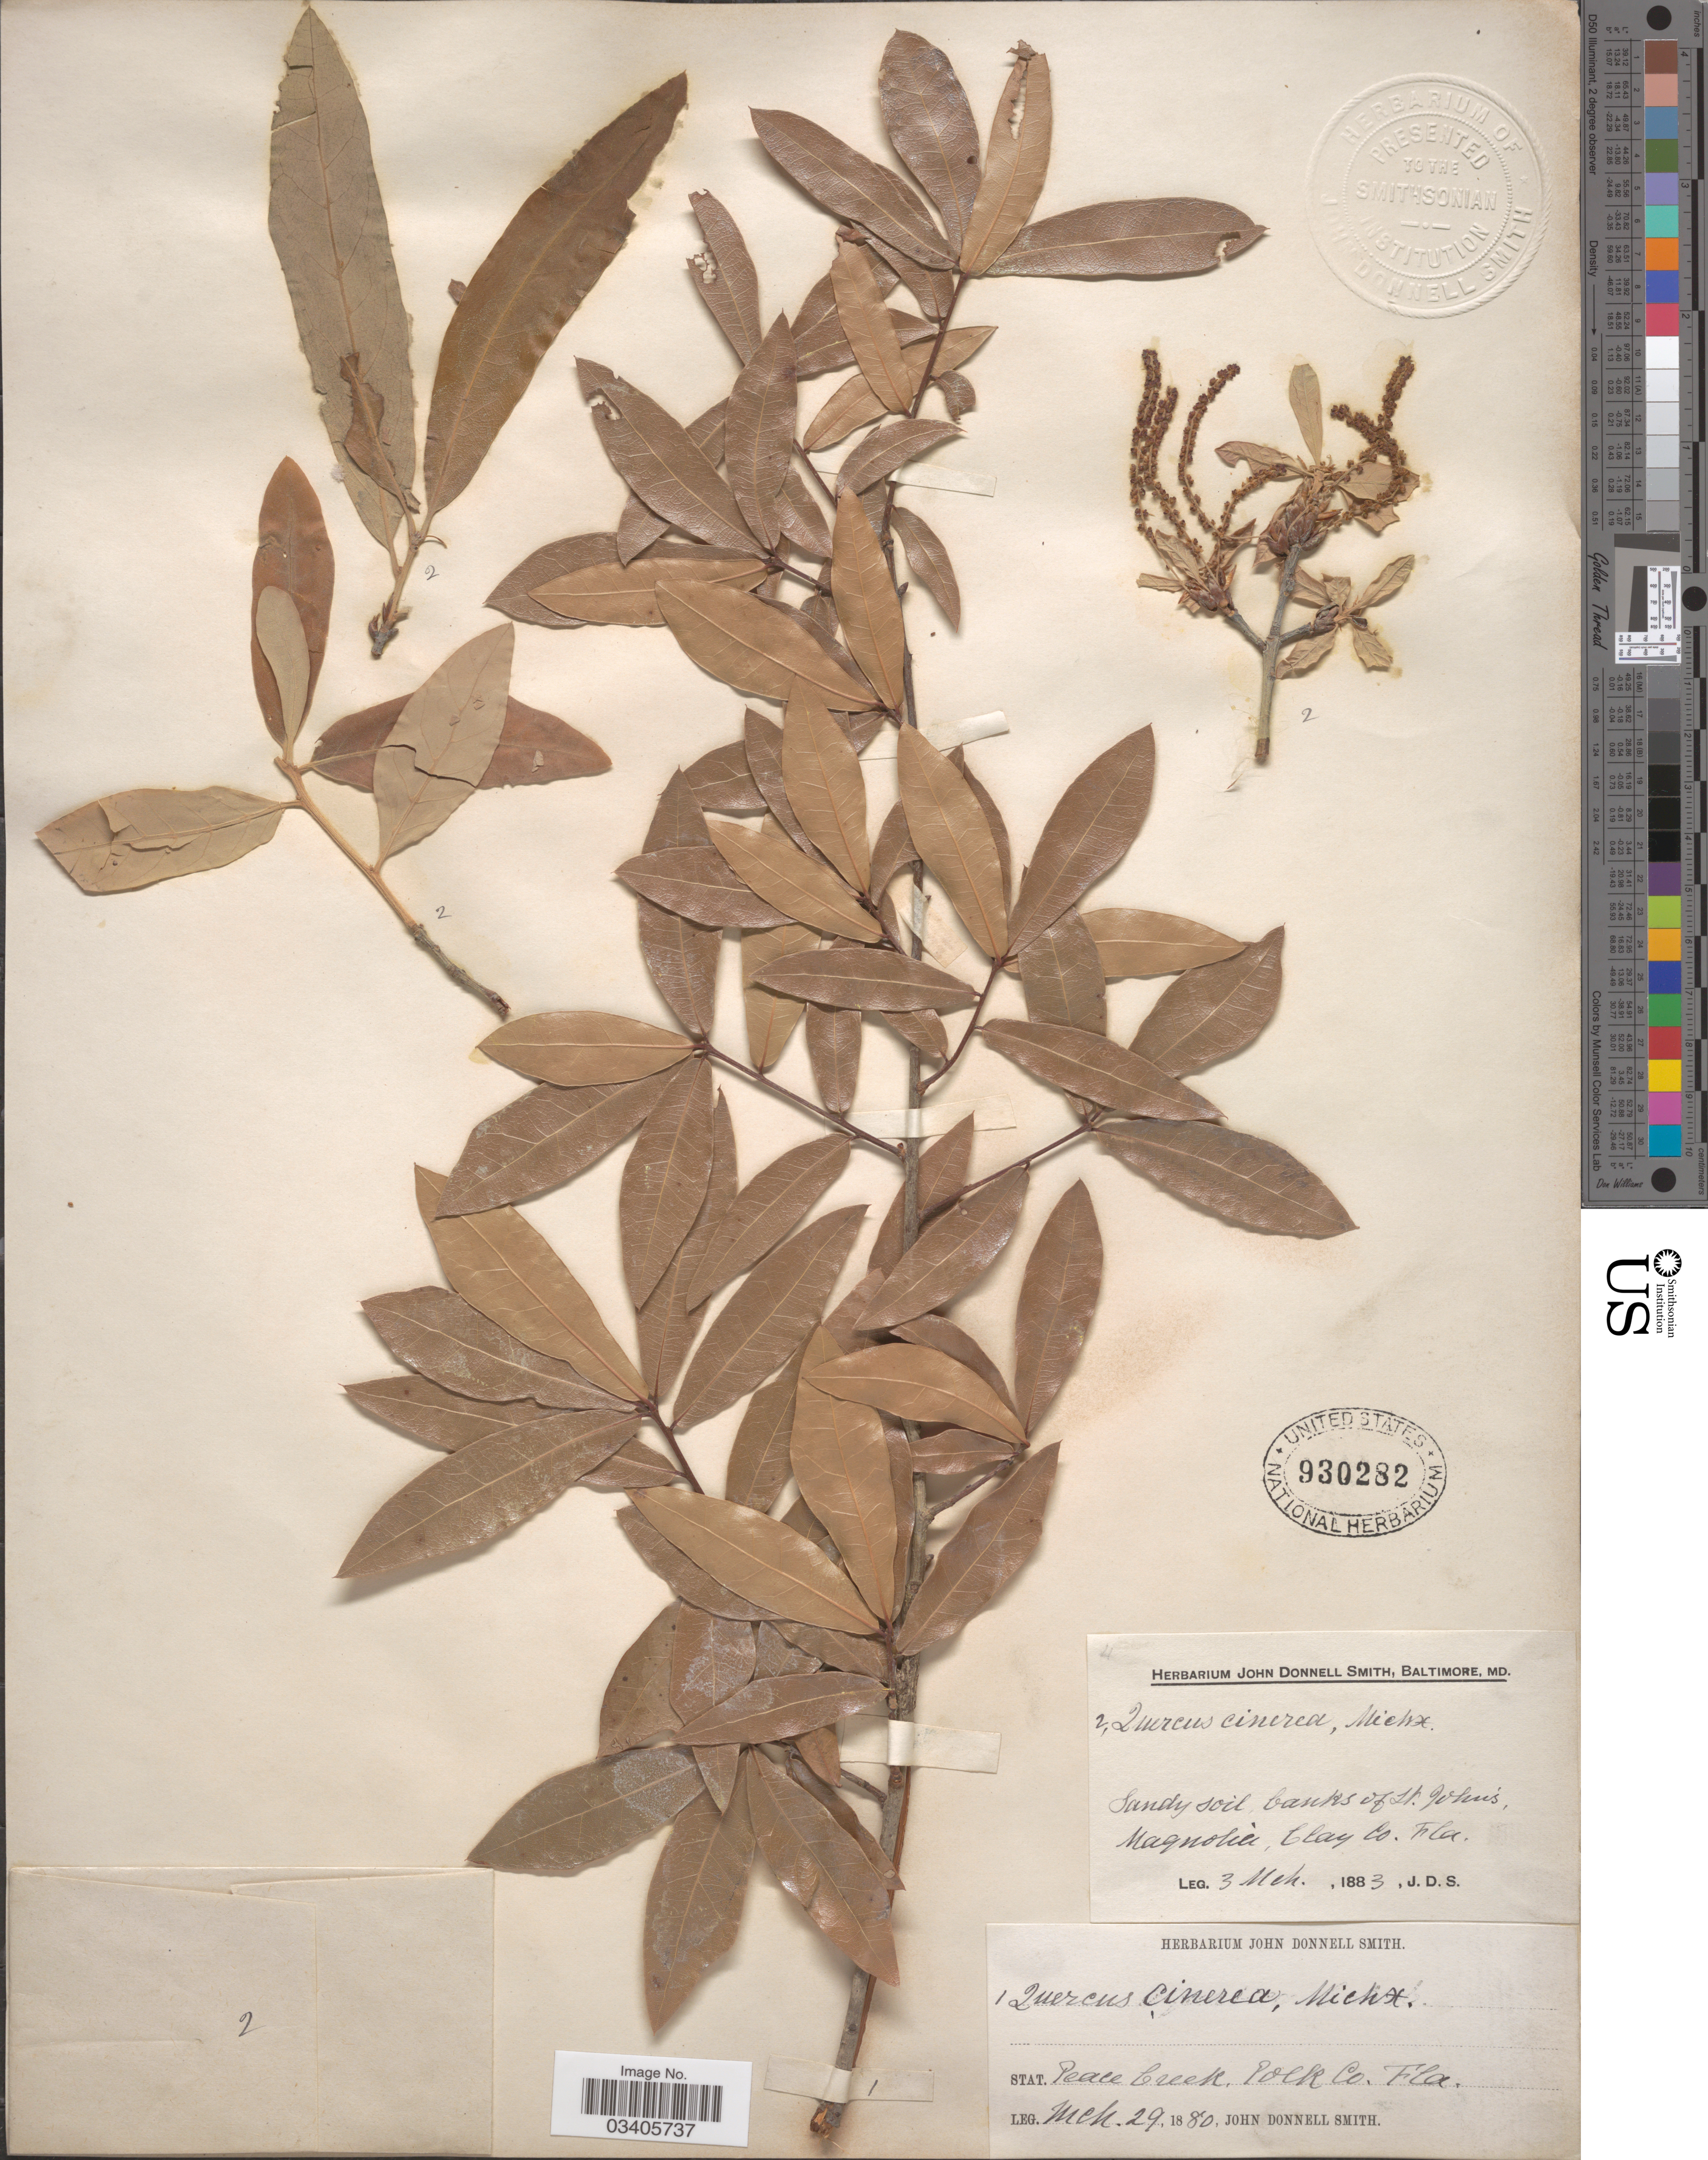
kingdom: Plantae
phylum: Tracheophyta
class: Magnoliopsida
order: Fagales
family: Fagaceae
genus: Quercus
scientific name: Quercus incana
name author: W. Bartram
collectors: J. Donnell Smith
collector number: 2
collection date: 1883-03-03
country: United States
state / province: Florida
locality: Sandy soil, banks of St. John's, Magnolia, Clay Co.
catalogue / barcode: US 930282-2